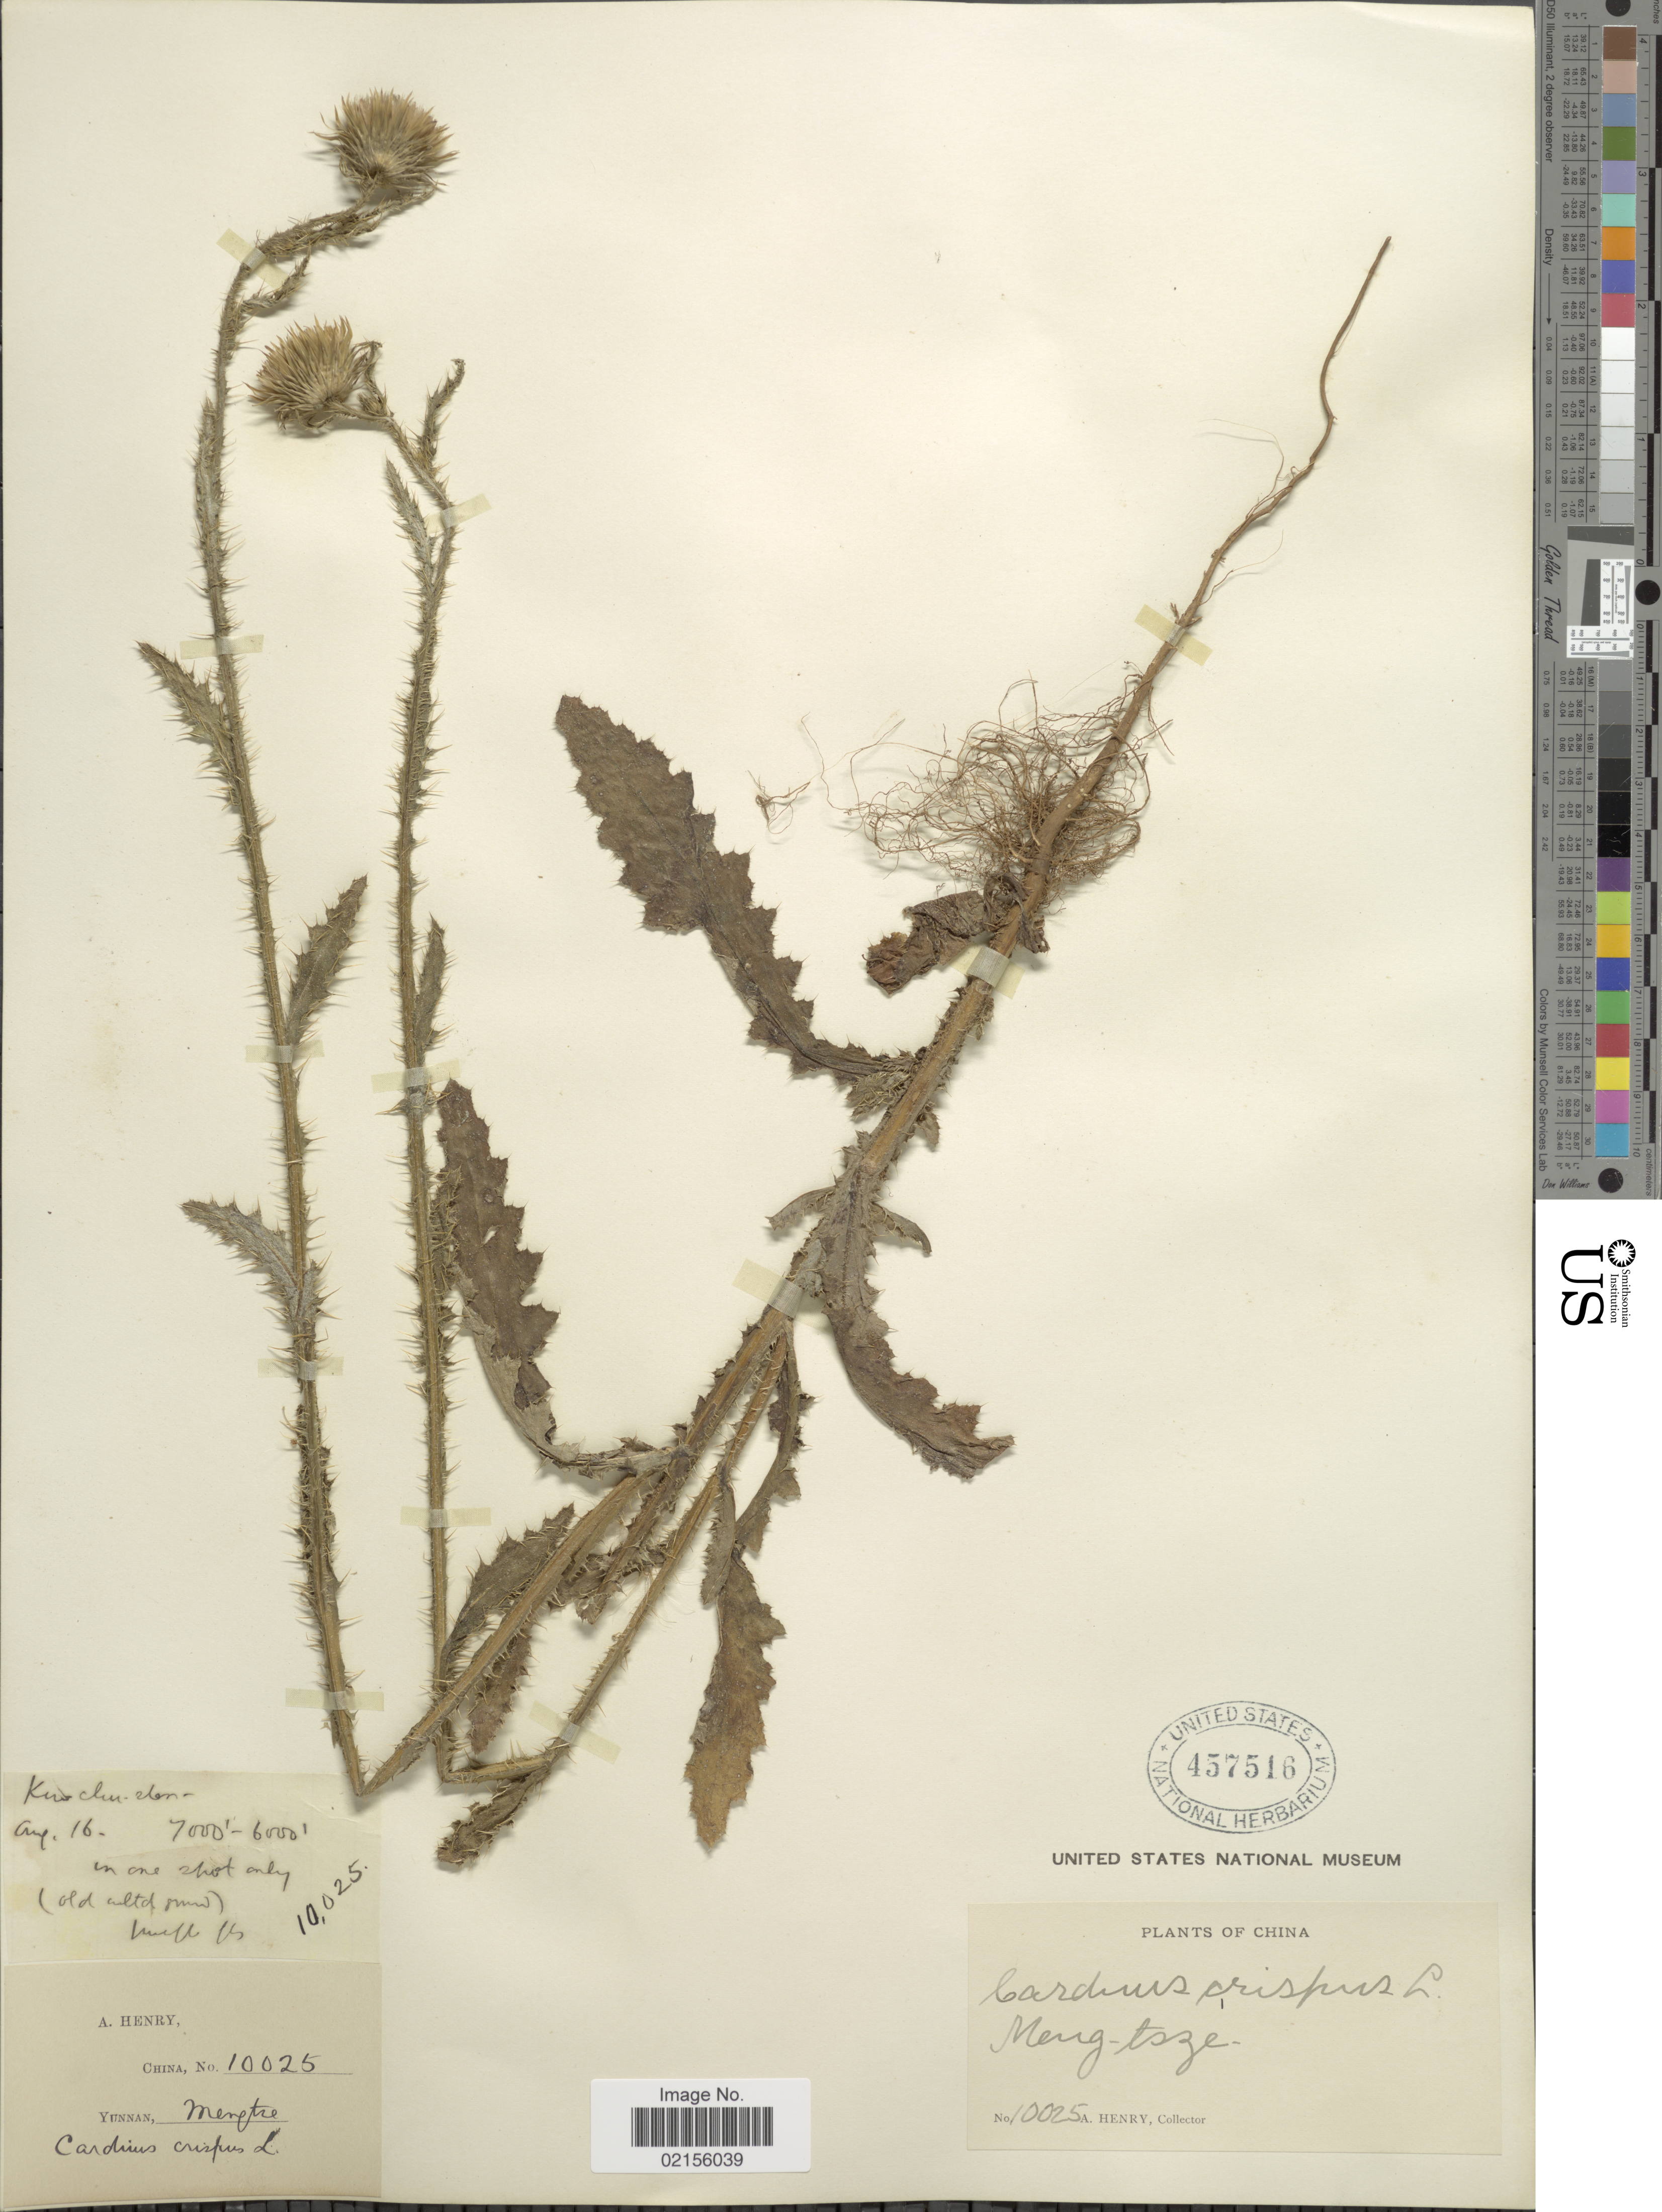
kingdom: Plantae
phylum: Tracheophyta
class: Magnoliopsida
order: Asterales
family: Asteraceae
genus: Carduus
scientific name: Carduus crispus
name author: L.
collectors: A. Henry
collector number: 10025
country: China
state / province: Yunnan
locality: Meng-tsze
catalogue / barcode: US 457516